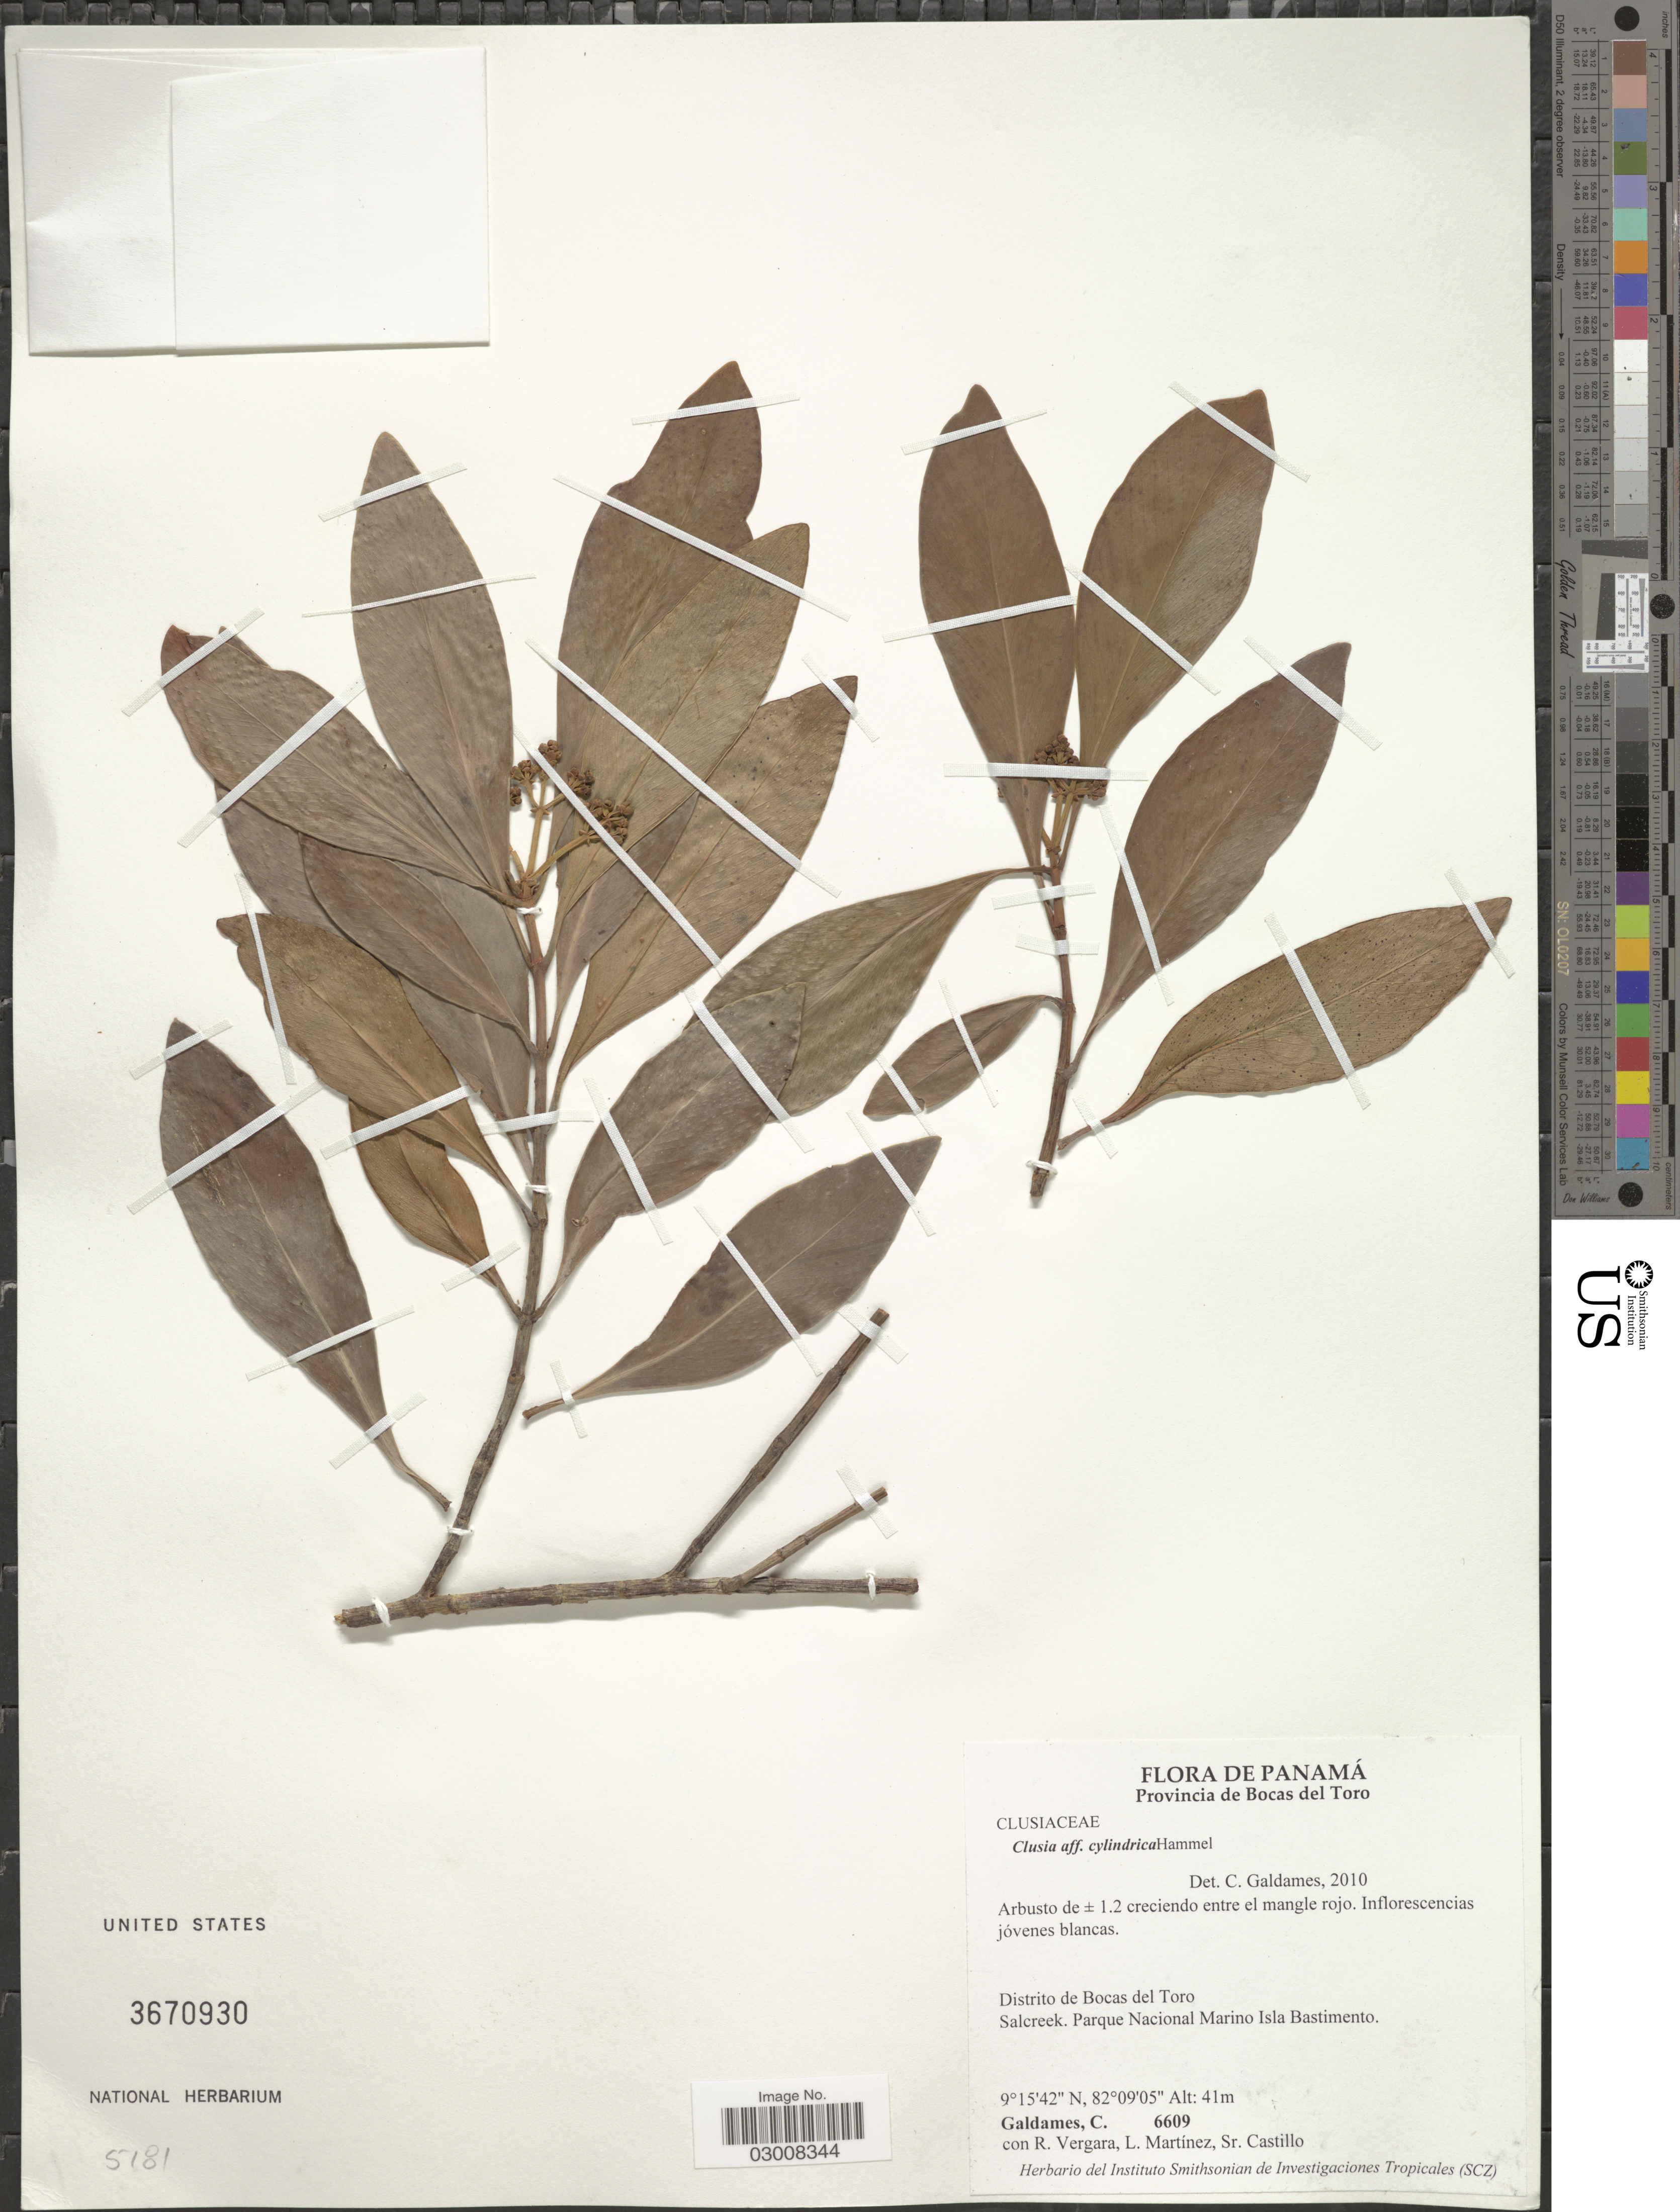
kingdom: Plantae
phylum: Tracheophyta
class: Magnoliopsida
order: Malpighiales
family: Clusiaceae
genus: Clusia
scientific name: Clusia cylindrica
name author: Hammel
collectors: C. Galdames, R. Vergara, L. Martínez & S. Castillo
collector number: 6609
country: Panama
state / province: Bocas del Toro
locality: Distrito de Bocas del Toro, Salcreek. Parque Nacional Marino Isla Bastimento.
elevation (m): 41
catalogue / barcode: US 3670930